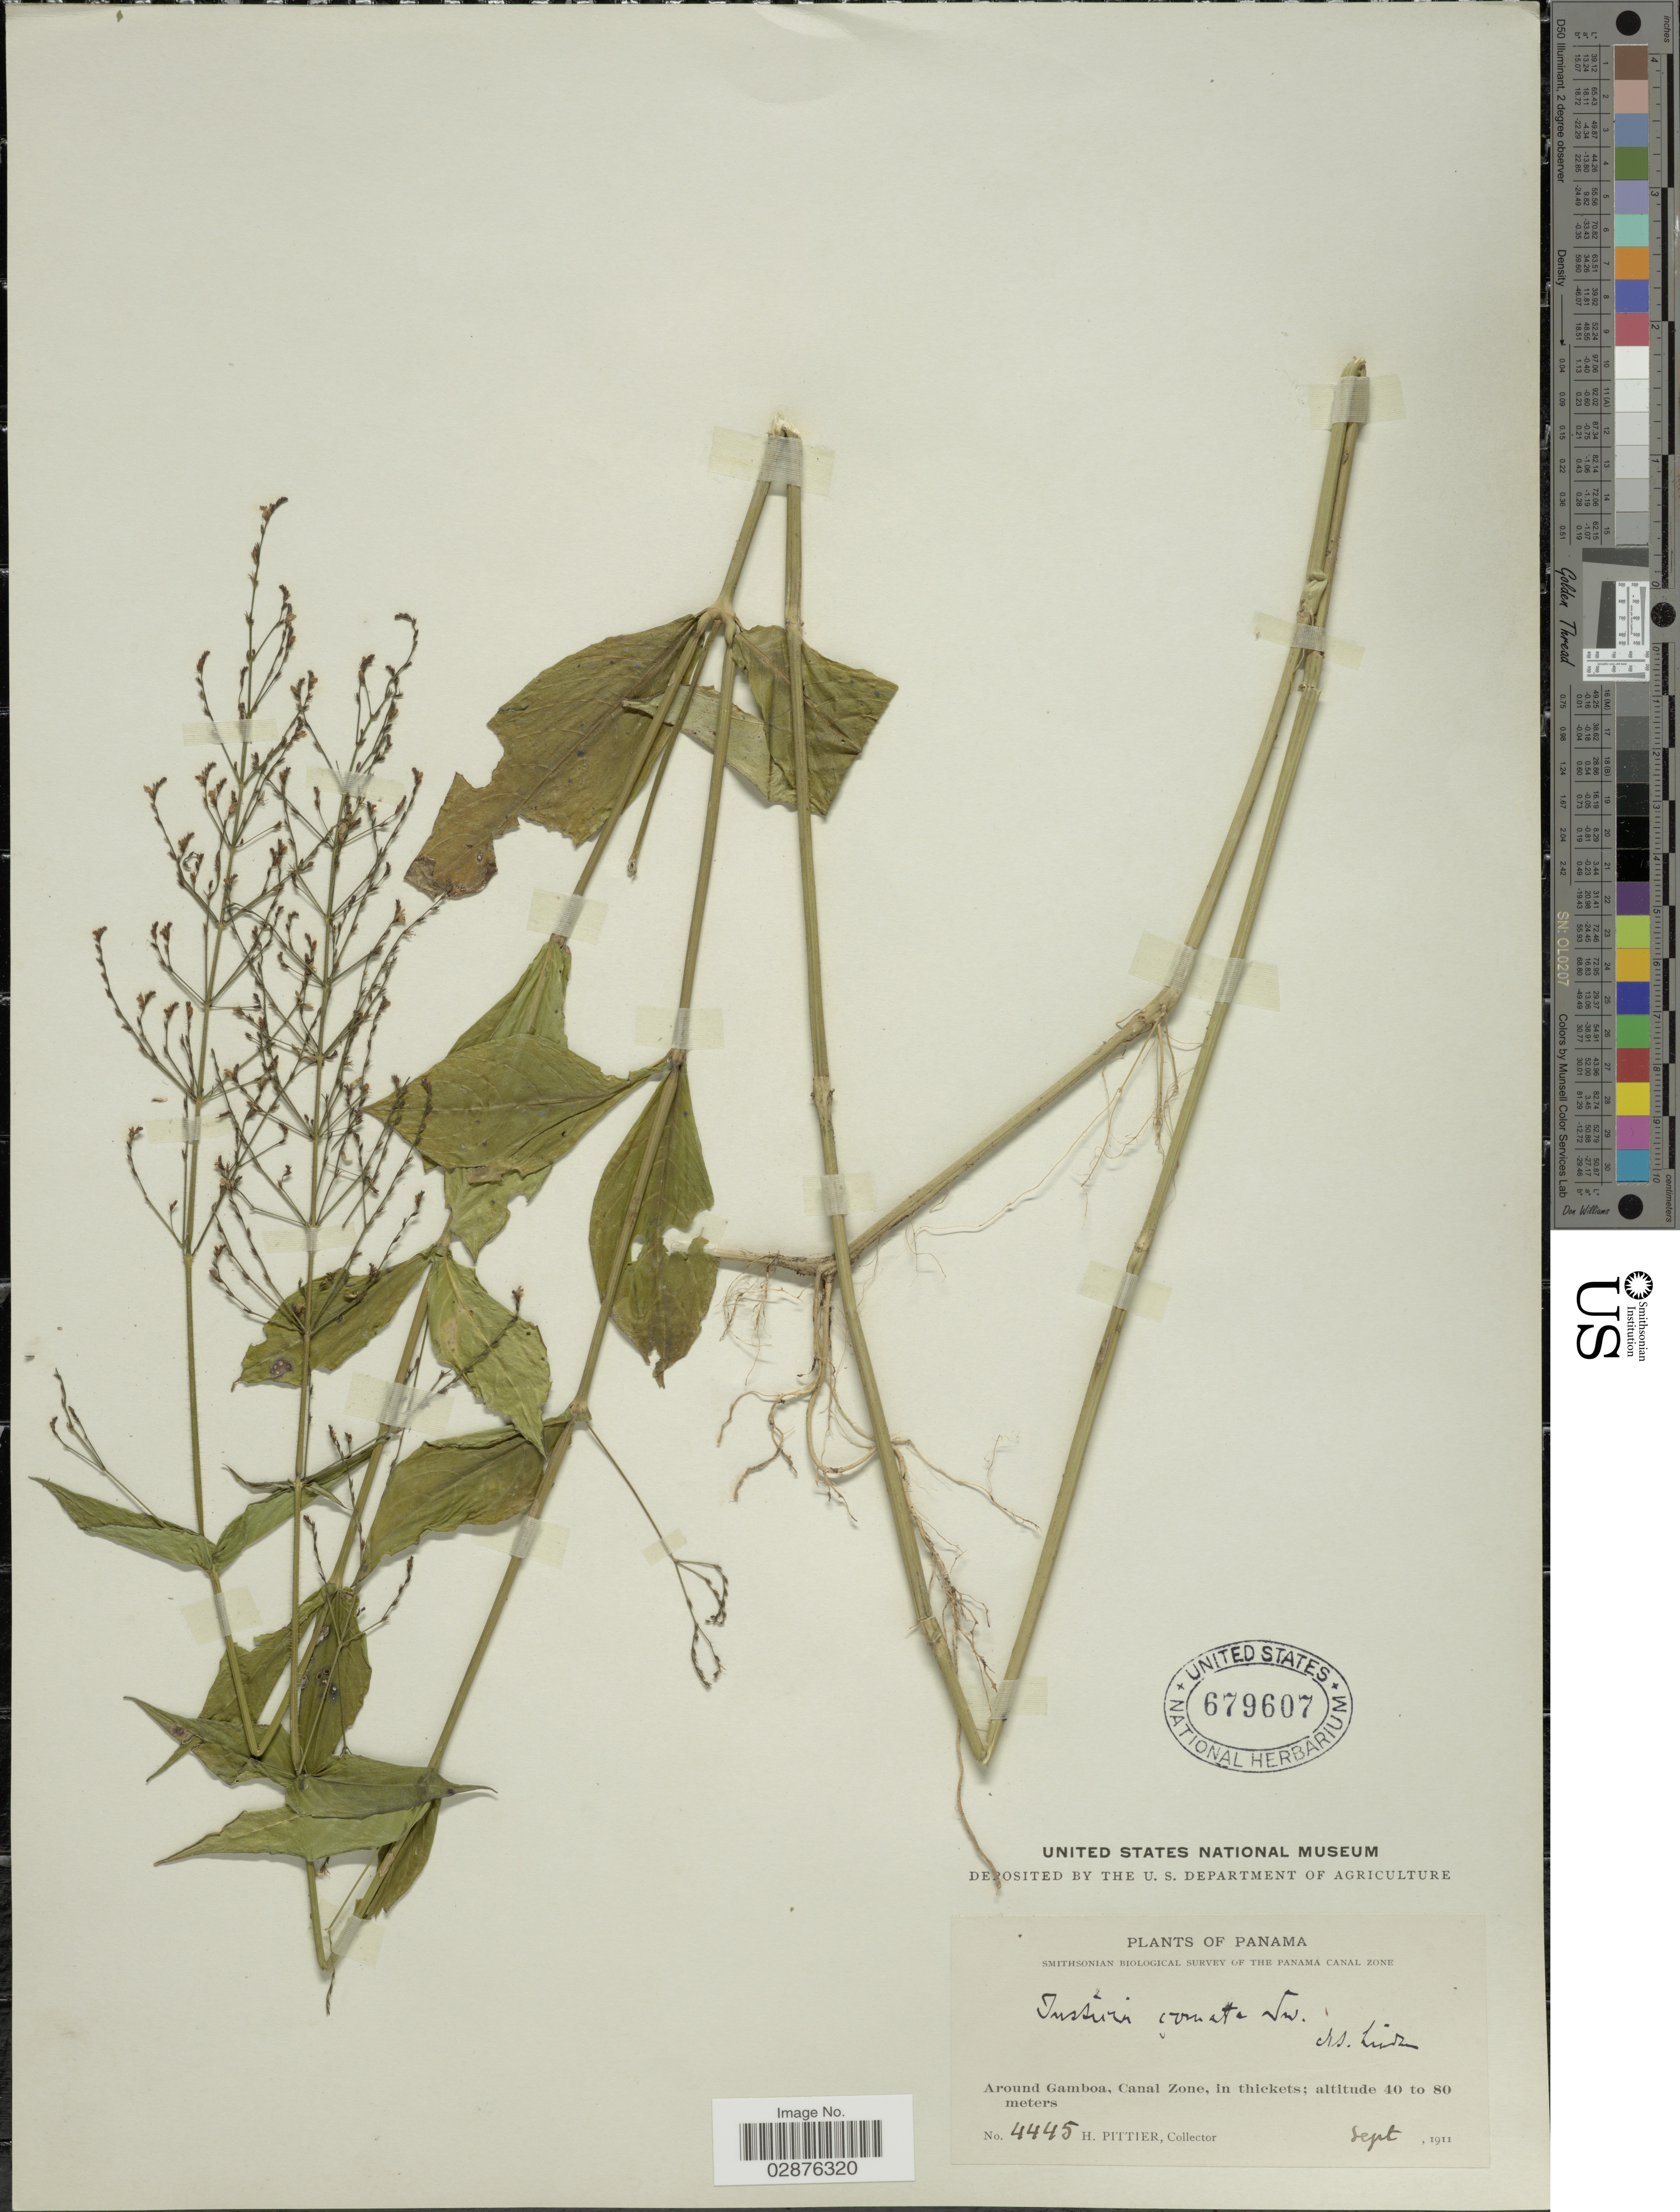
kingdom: Plantae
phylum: Tracheophyta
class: Magnoliopsida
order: Lamiales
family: Acanthaceae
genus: Justicia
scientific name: Justicia comata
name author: (L.) Lam.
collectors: H. F. Pittier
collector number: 4445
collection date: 1911-09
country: Panama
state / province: Colón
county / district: Canal Zone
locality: Around Gamboa, Canal Zone.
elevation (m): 40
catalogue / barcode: US 679607